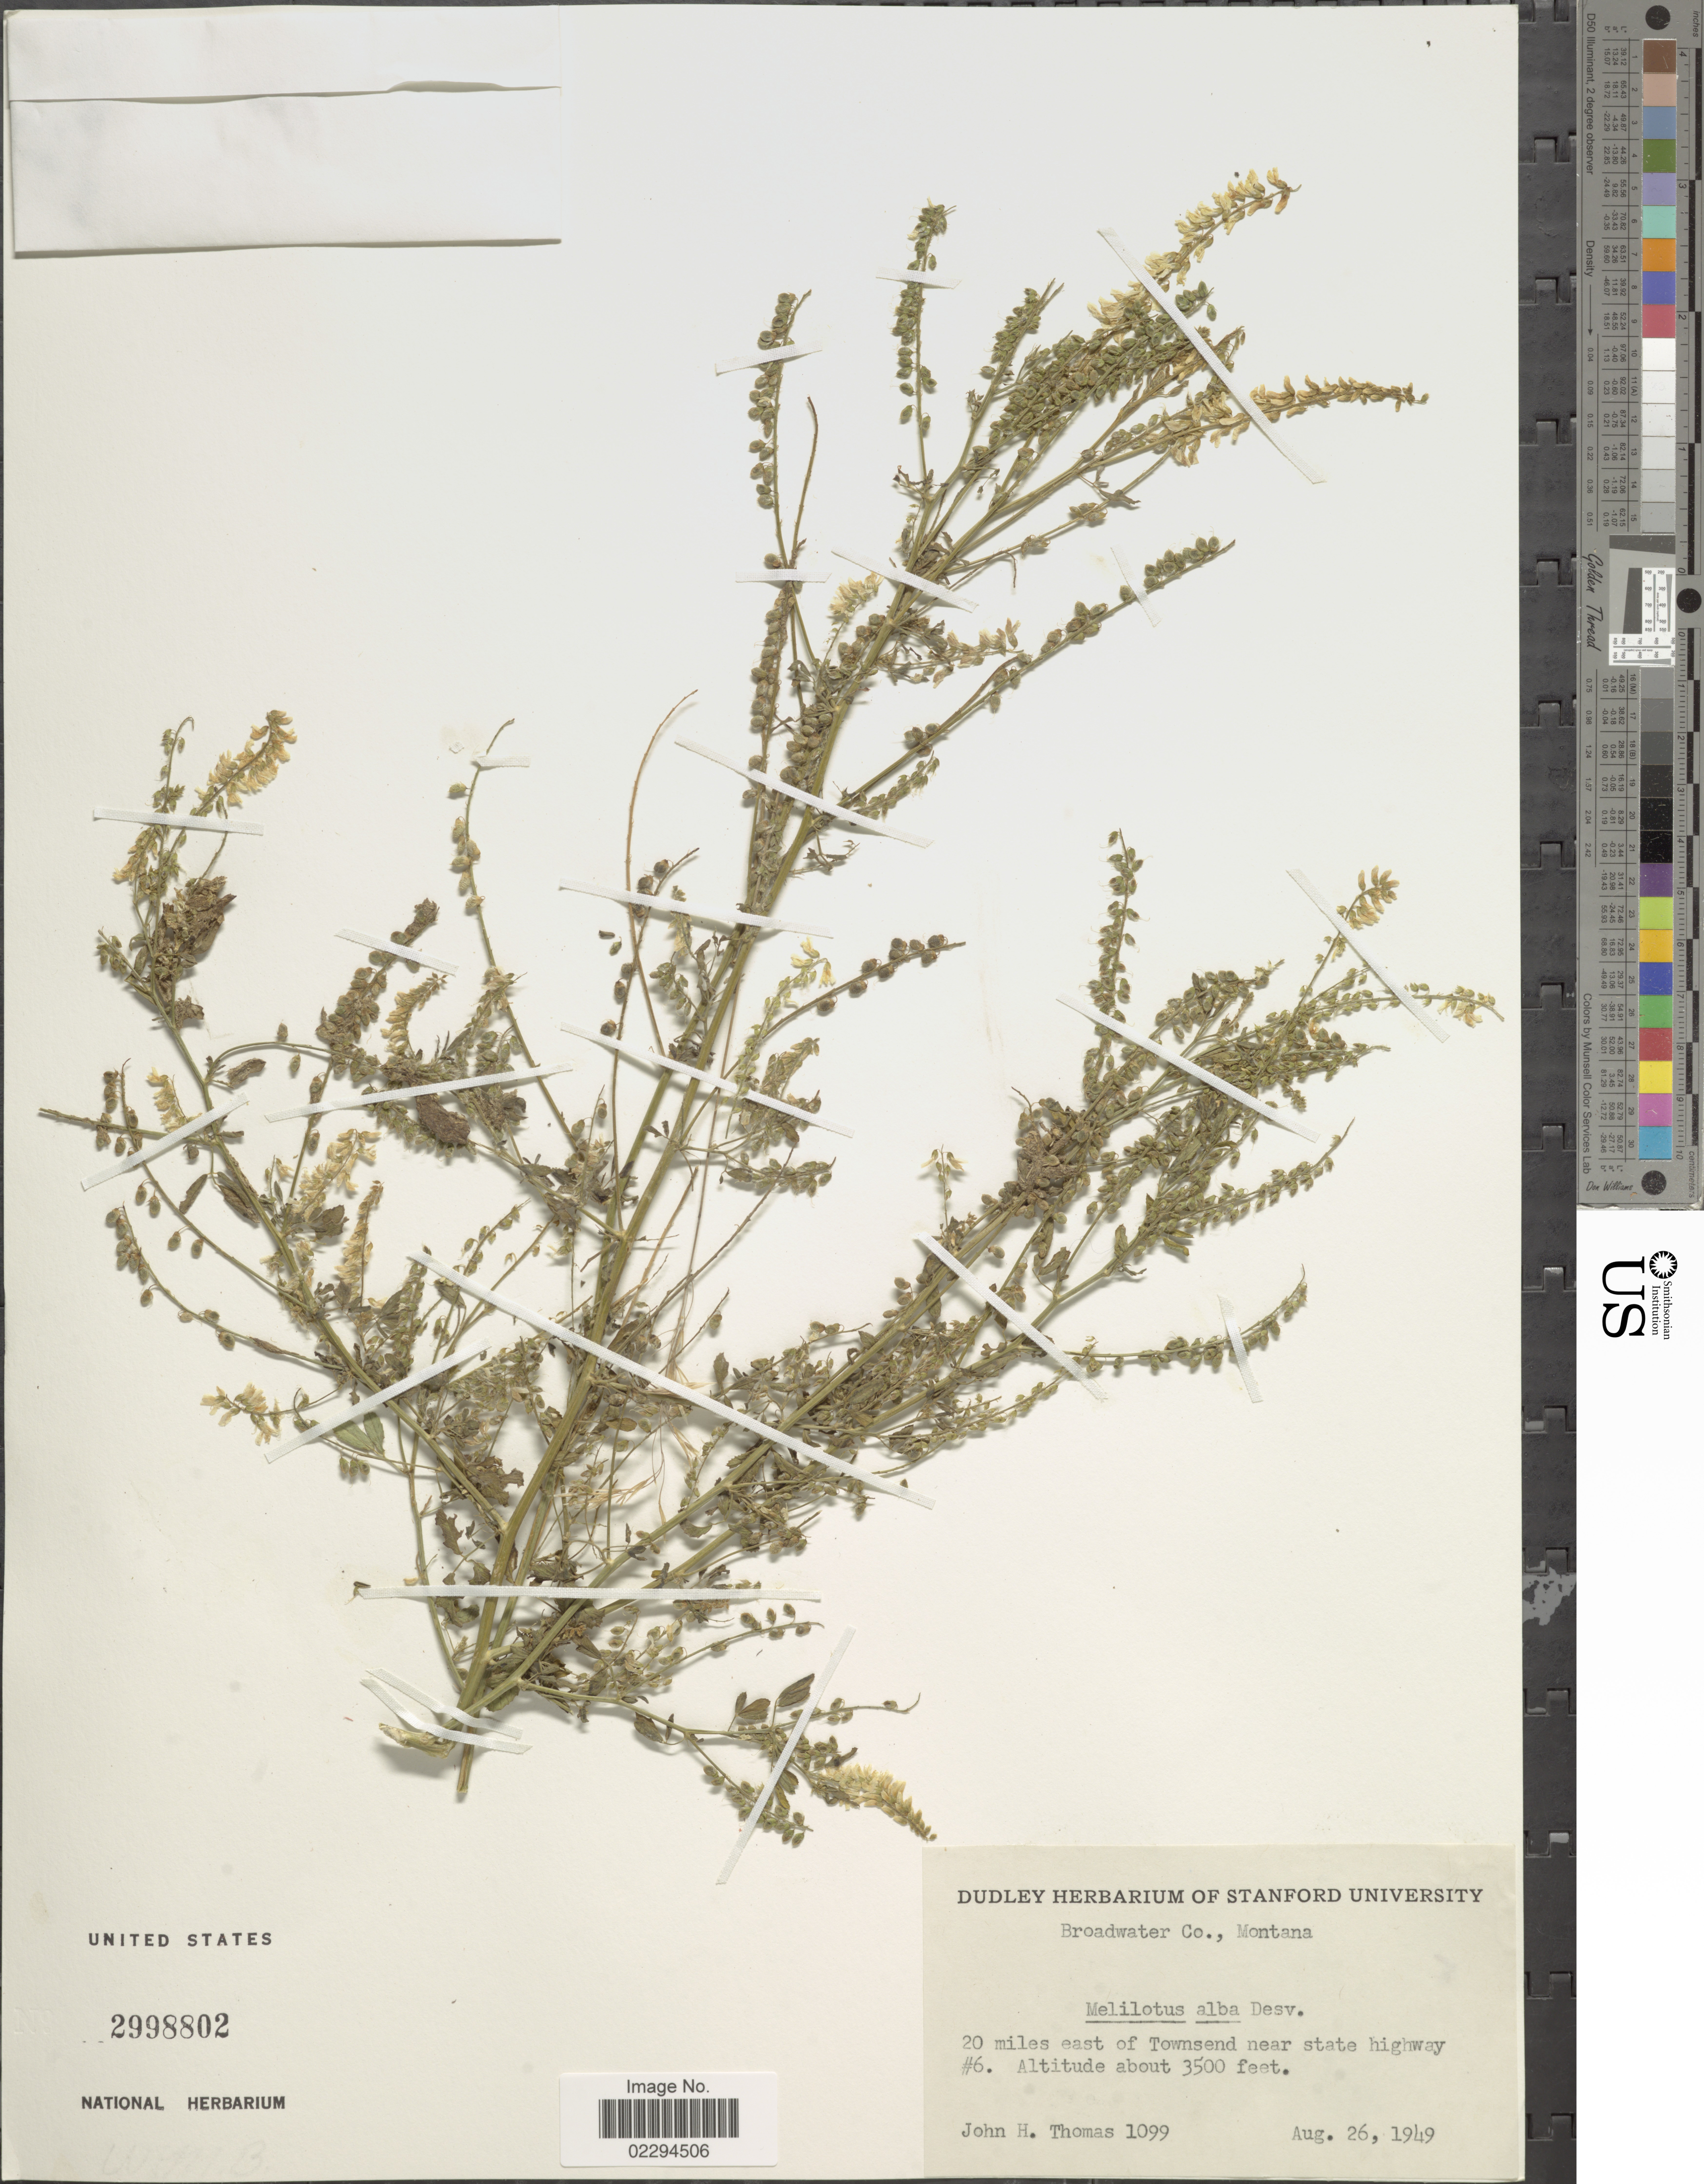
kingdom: Plantae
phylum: Tracheophyta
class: Magnoliopsida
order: Fabales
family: Fabaceae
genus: Melilotus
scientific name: Melilotus albus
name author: Medik.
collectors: J. H. Thomas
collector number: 1099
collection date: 1949-08-26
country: United States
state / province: Montana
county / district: Broadwater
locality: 20 miles E of Townsend near state highway 6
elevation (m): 1067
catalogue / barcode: US 2998802